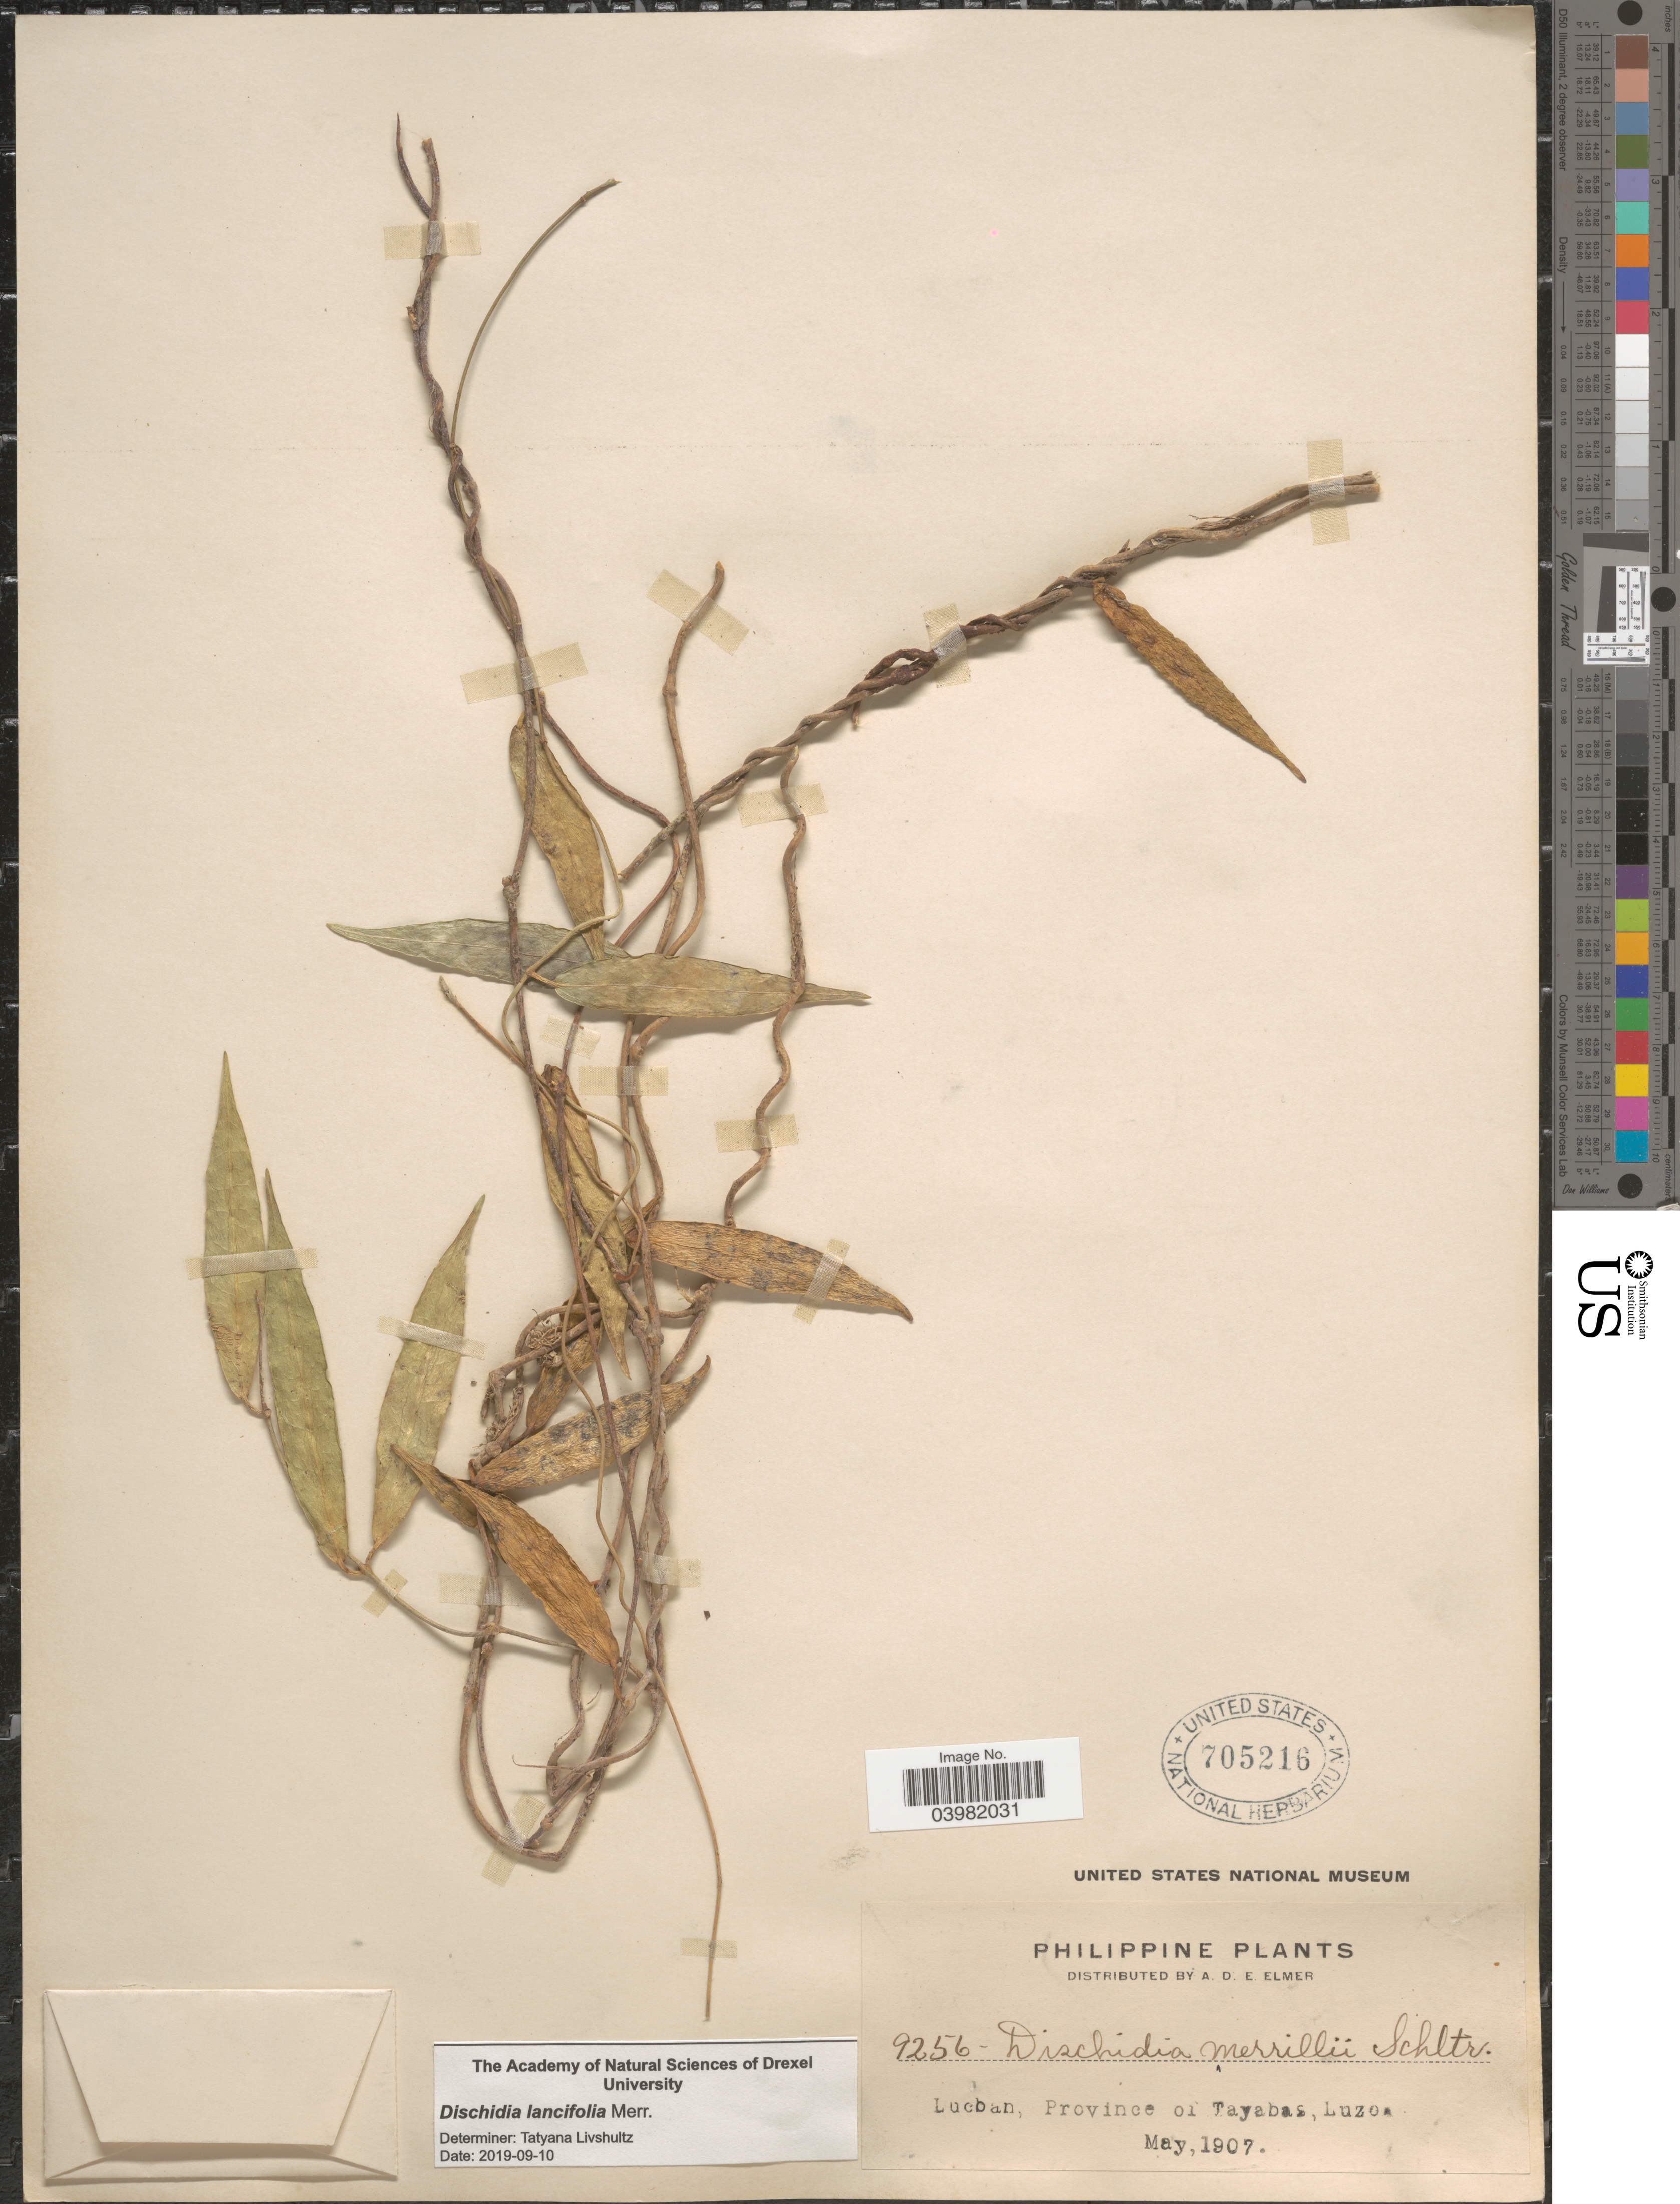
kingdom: Plantae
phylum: Tracheophyta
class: Magnoliopsida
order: Gentianales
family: Apocynaceae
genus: Dischidia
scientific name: Dischidia lancifolia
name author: Merr.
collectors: A. D. E. Elmer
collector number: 9256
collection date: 1907-05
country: Philippines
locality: Lucban, Province of Tayabas, Luzon.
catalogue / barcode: US 705216